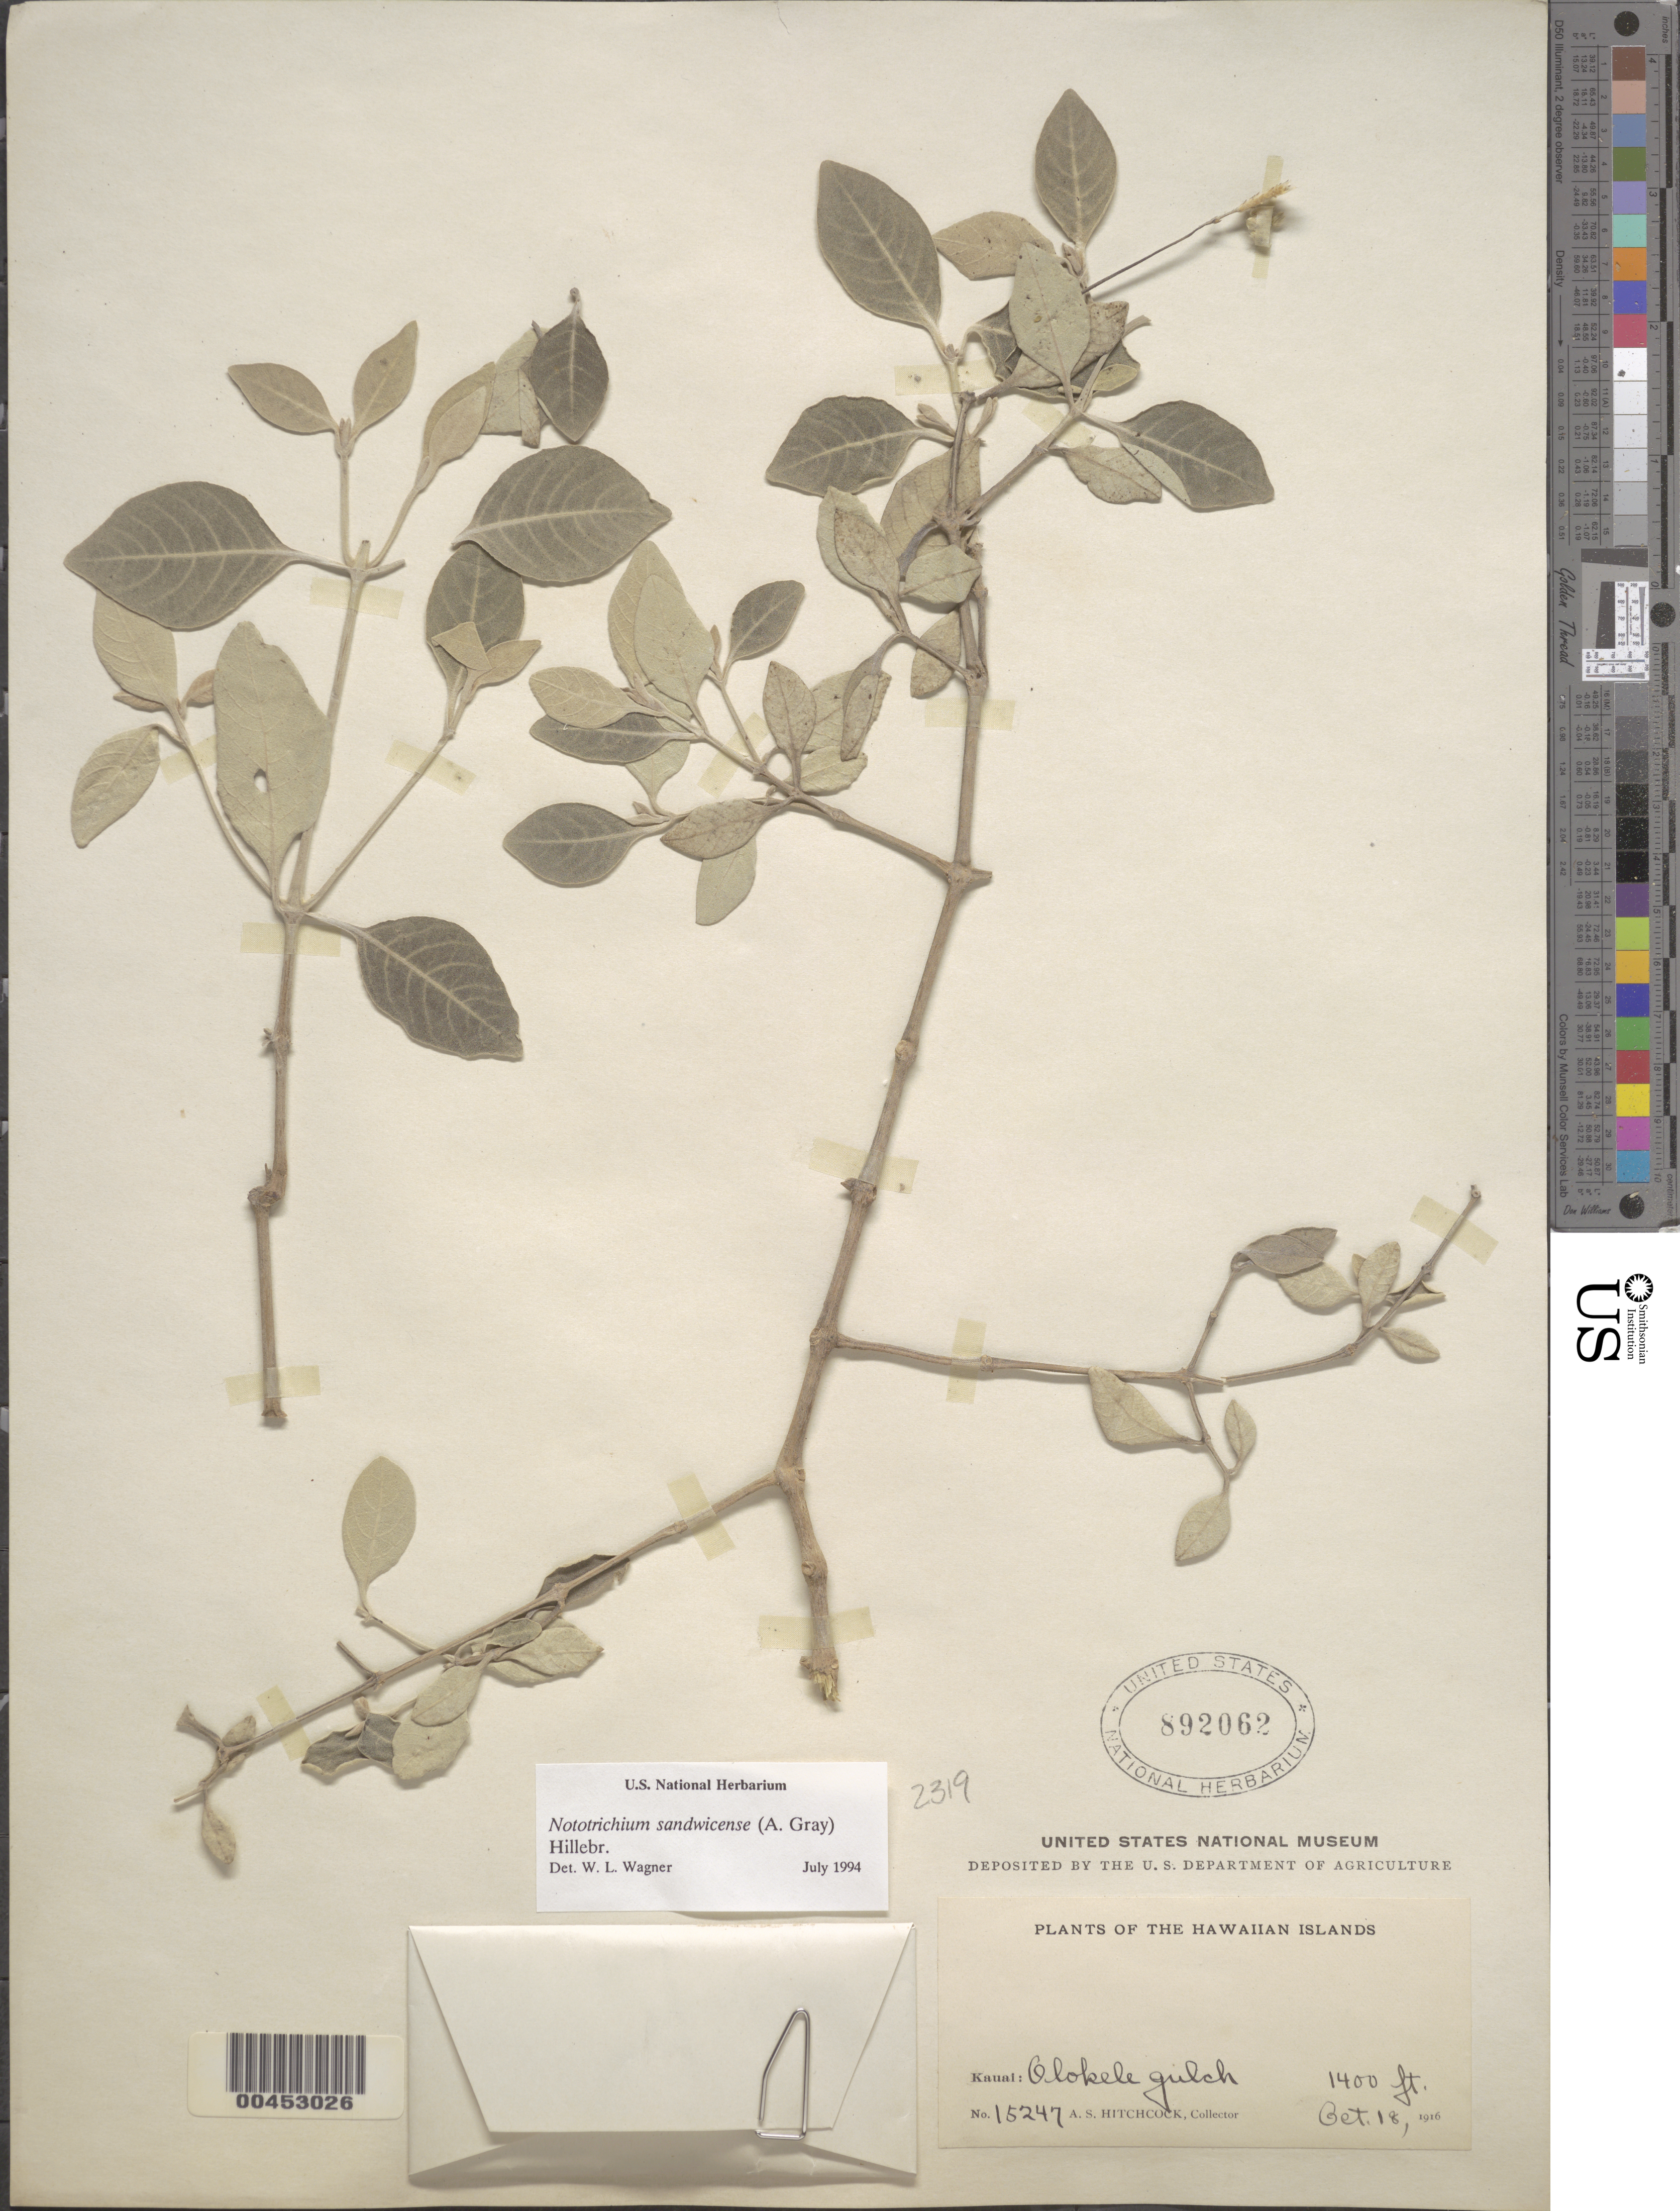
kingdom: Plantae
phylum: Tracheophyta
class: Magnoliopsida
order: Caryophyllales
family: Amaranthaceae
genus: Achyranthes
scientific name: Achyranthes sandwicensis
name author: (A. Gray) Di Vincenzo et al.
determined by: Wagner, W. L., (BOT), Smithsonian Institution - National Museum of Natural History (UNITED STATES)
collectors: A. S. Hitchcock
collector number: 15247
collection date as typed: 18 Oct 1916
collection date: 1916-10-18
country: United States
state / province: Hawaii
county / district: Kauai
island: Kaua'i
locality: Olokele Gulch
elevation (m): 427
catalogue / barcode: US 892062